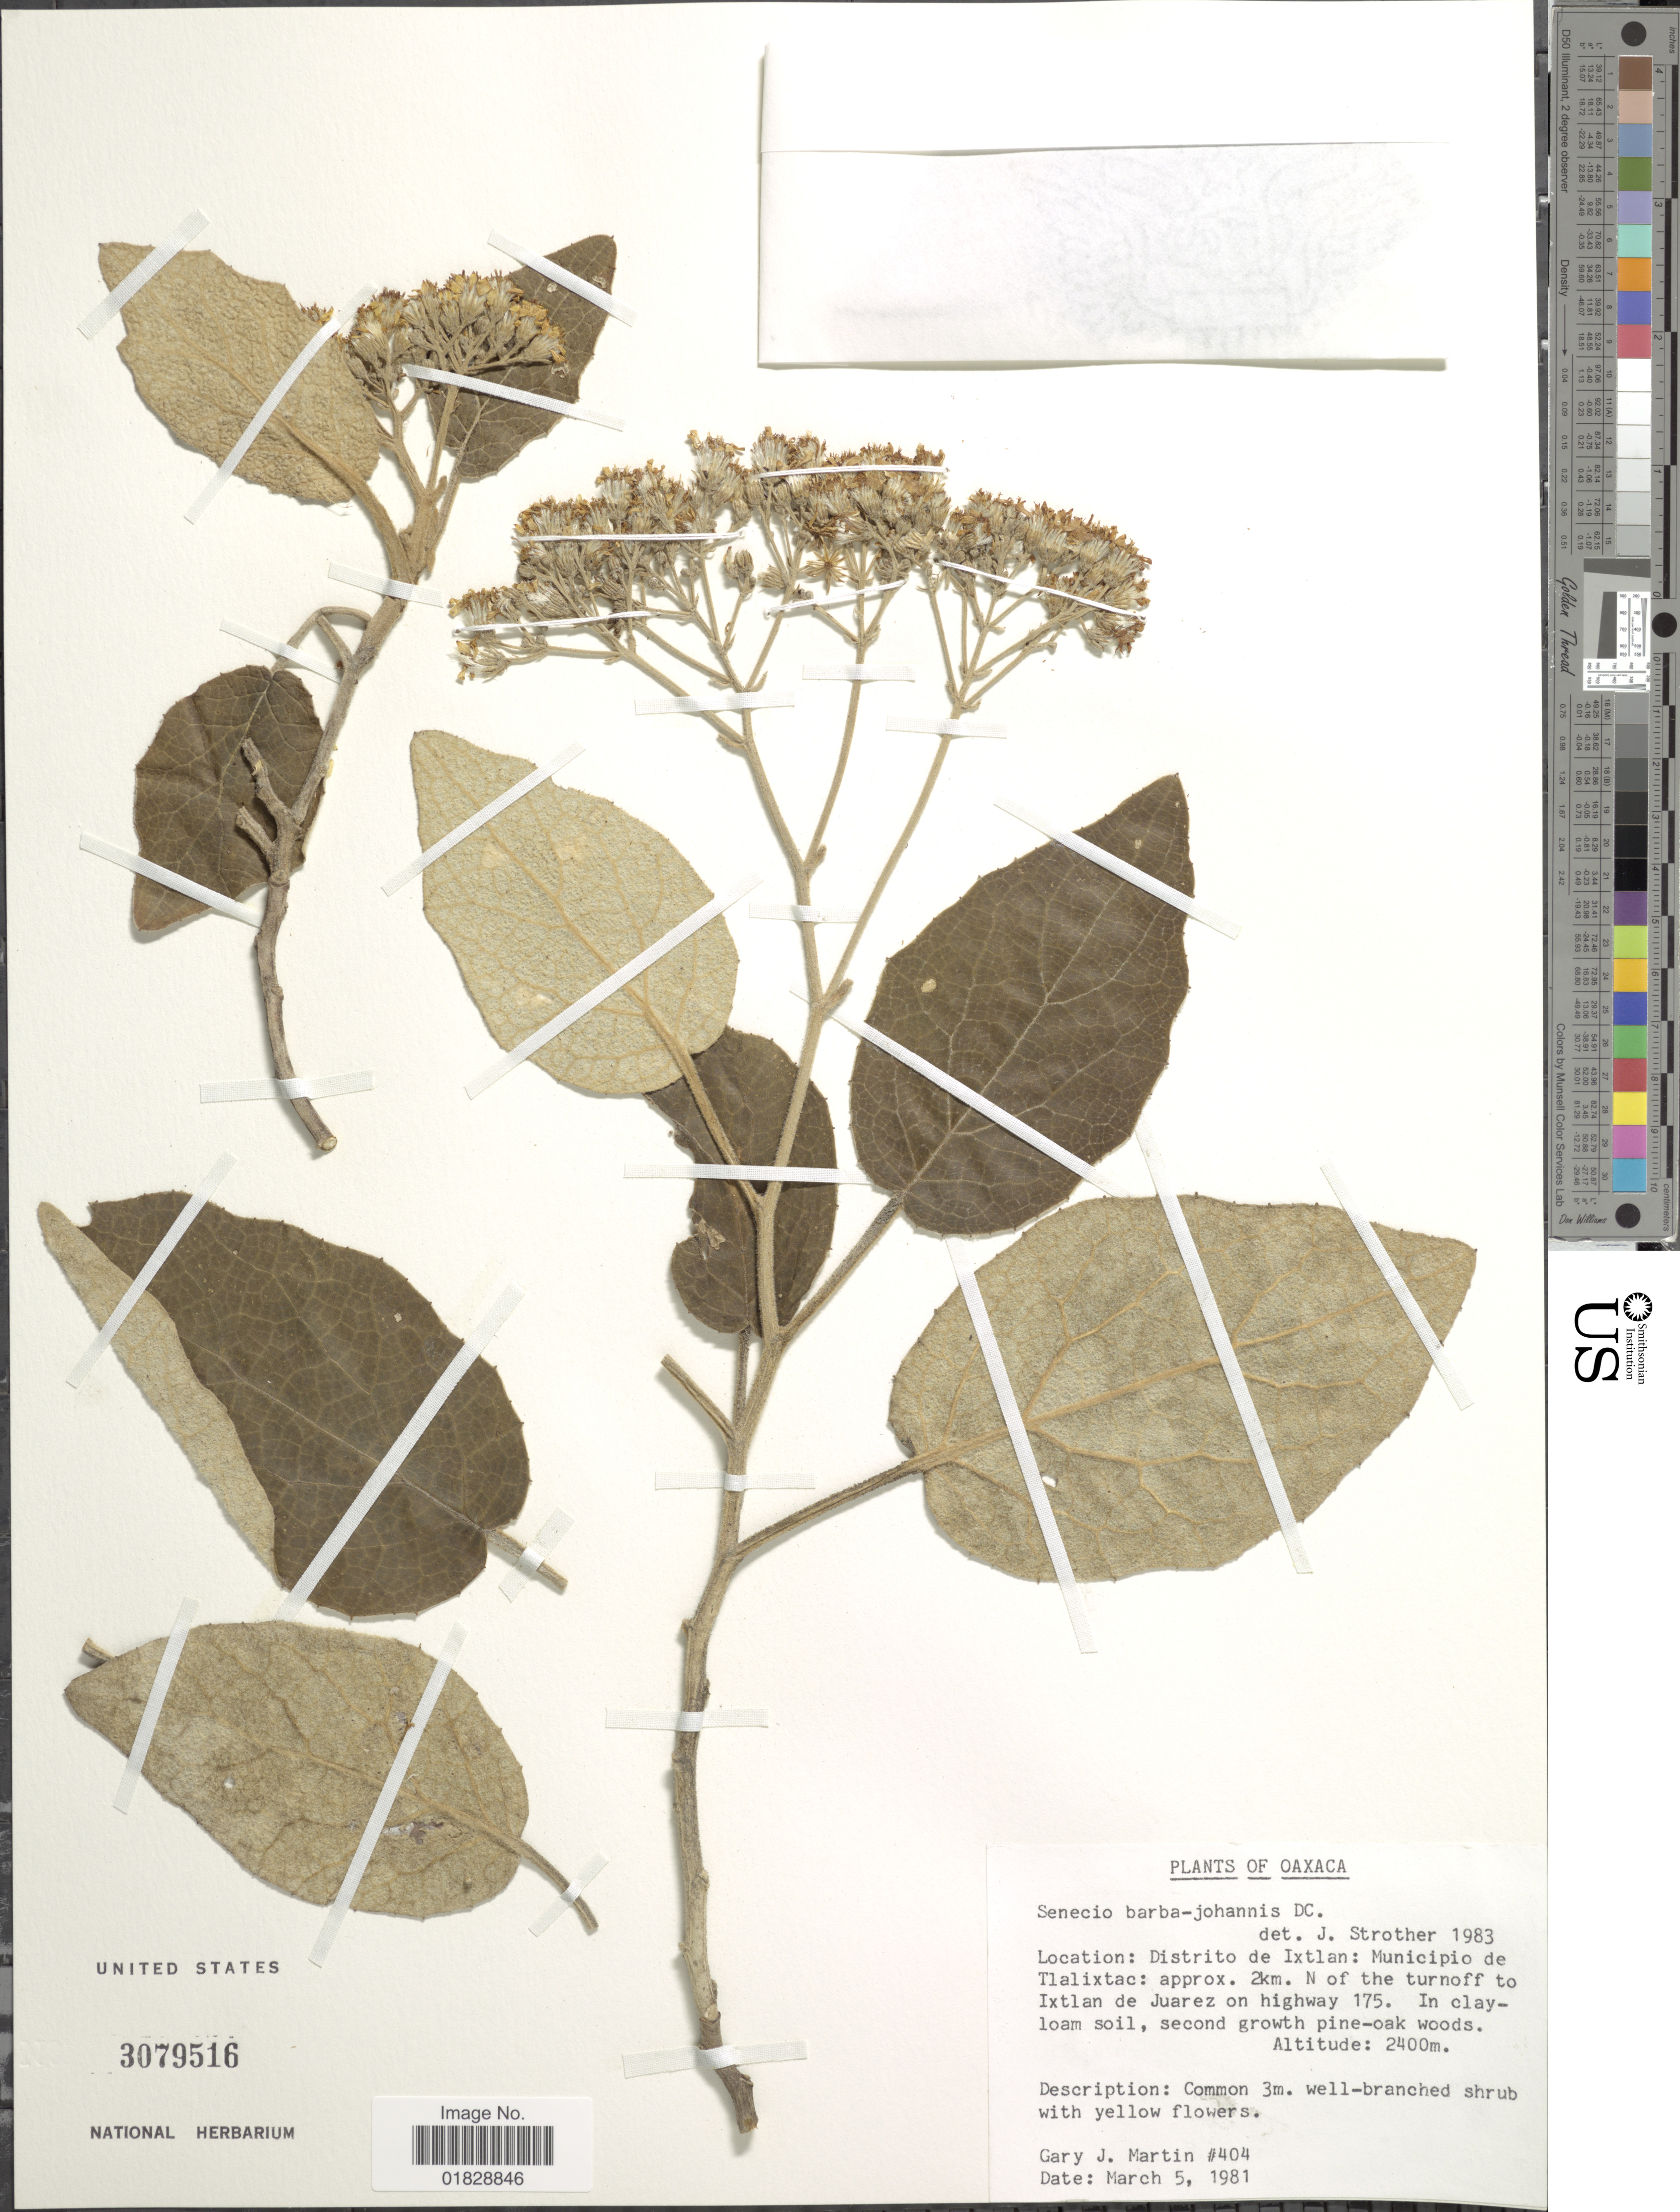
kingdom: Plantae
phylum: Tracheophyta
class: Magnoliopsida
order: Asterales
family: Asteraceae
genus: Roldana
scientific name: Roldana barba-johannis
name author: (DC.) H. Rob. & Brettell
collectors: G. J. Martin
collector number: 404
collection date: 1981-03-05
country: Mexico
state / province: Oaxaca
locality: Distrito de Ixtlan: Municipio de Tlalixtac: approx. 2km. N of the turnoff to Ixtlan de Juarez on highway 175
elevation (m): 2400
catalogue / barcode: US 3079516